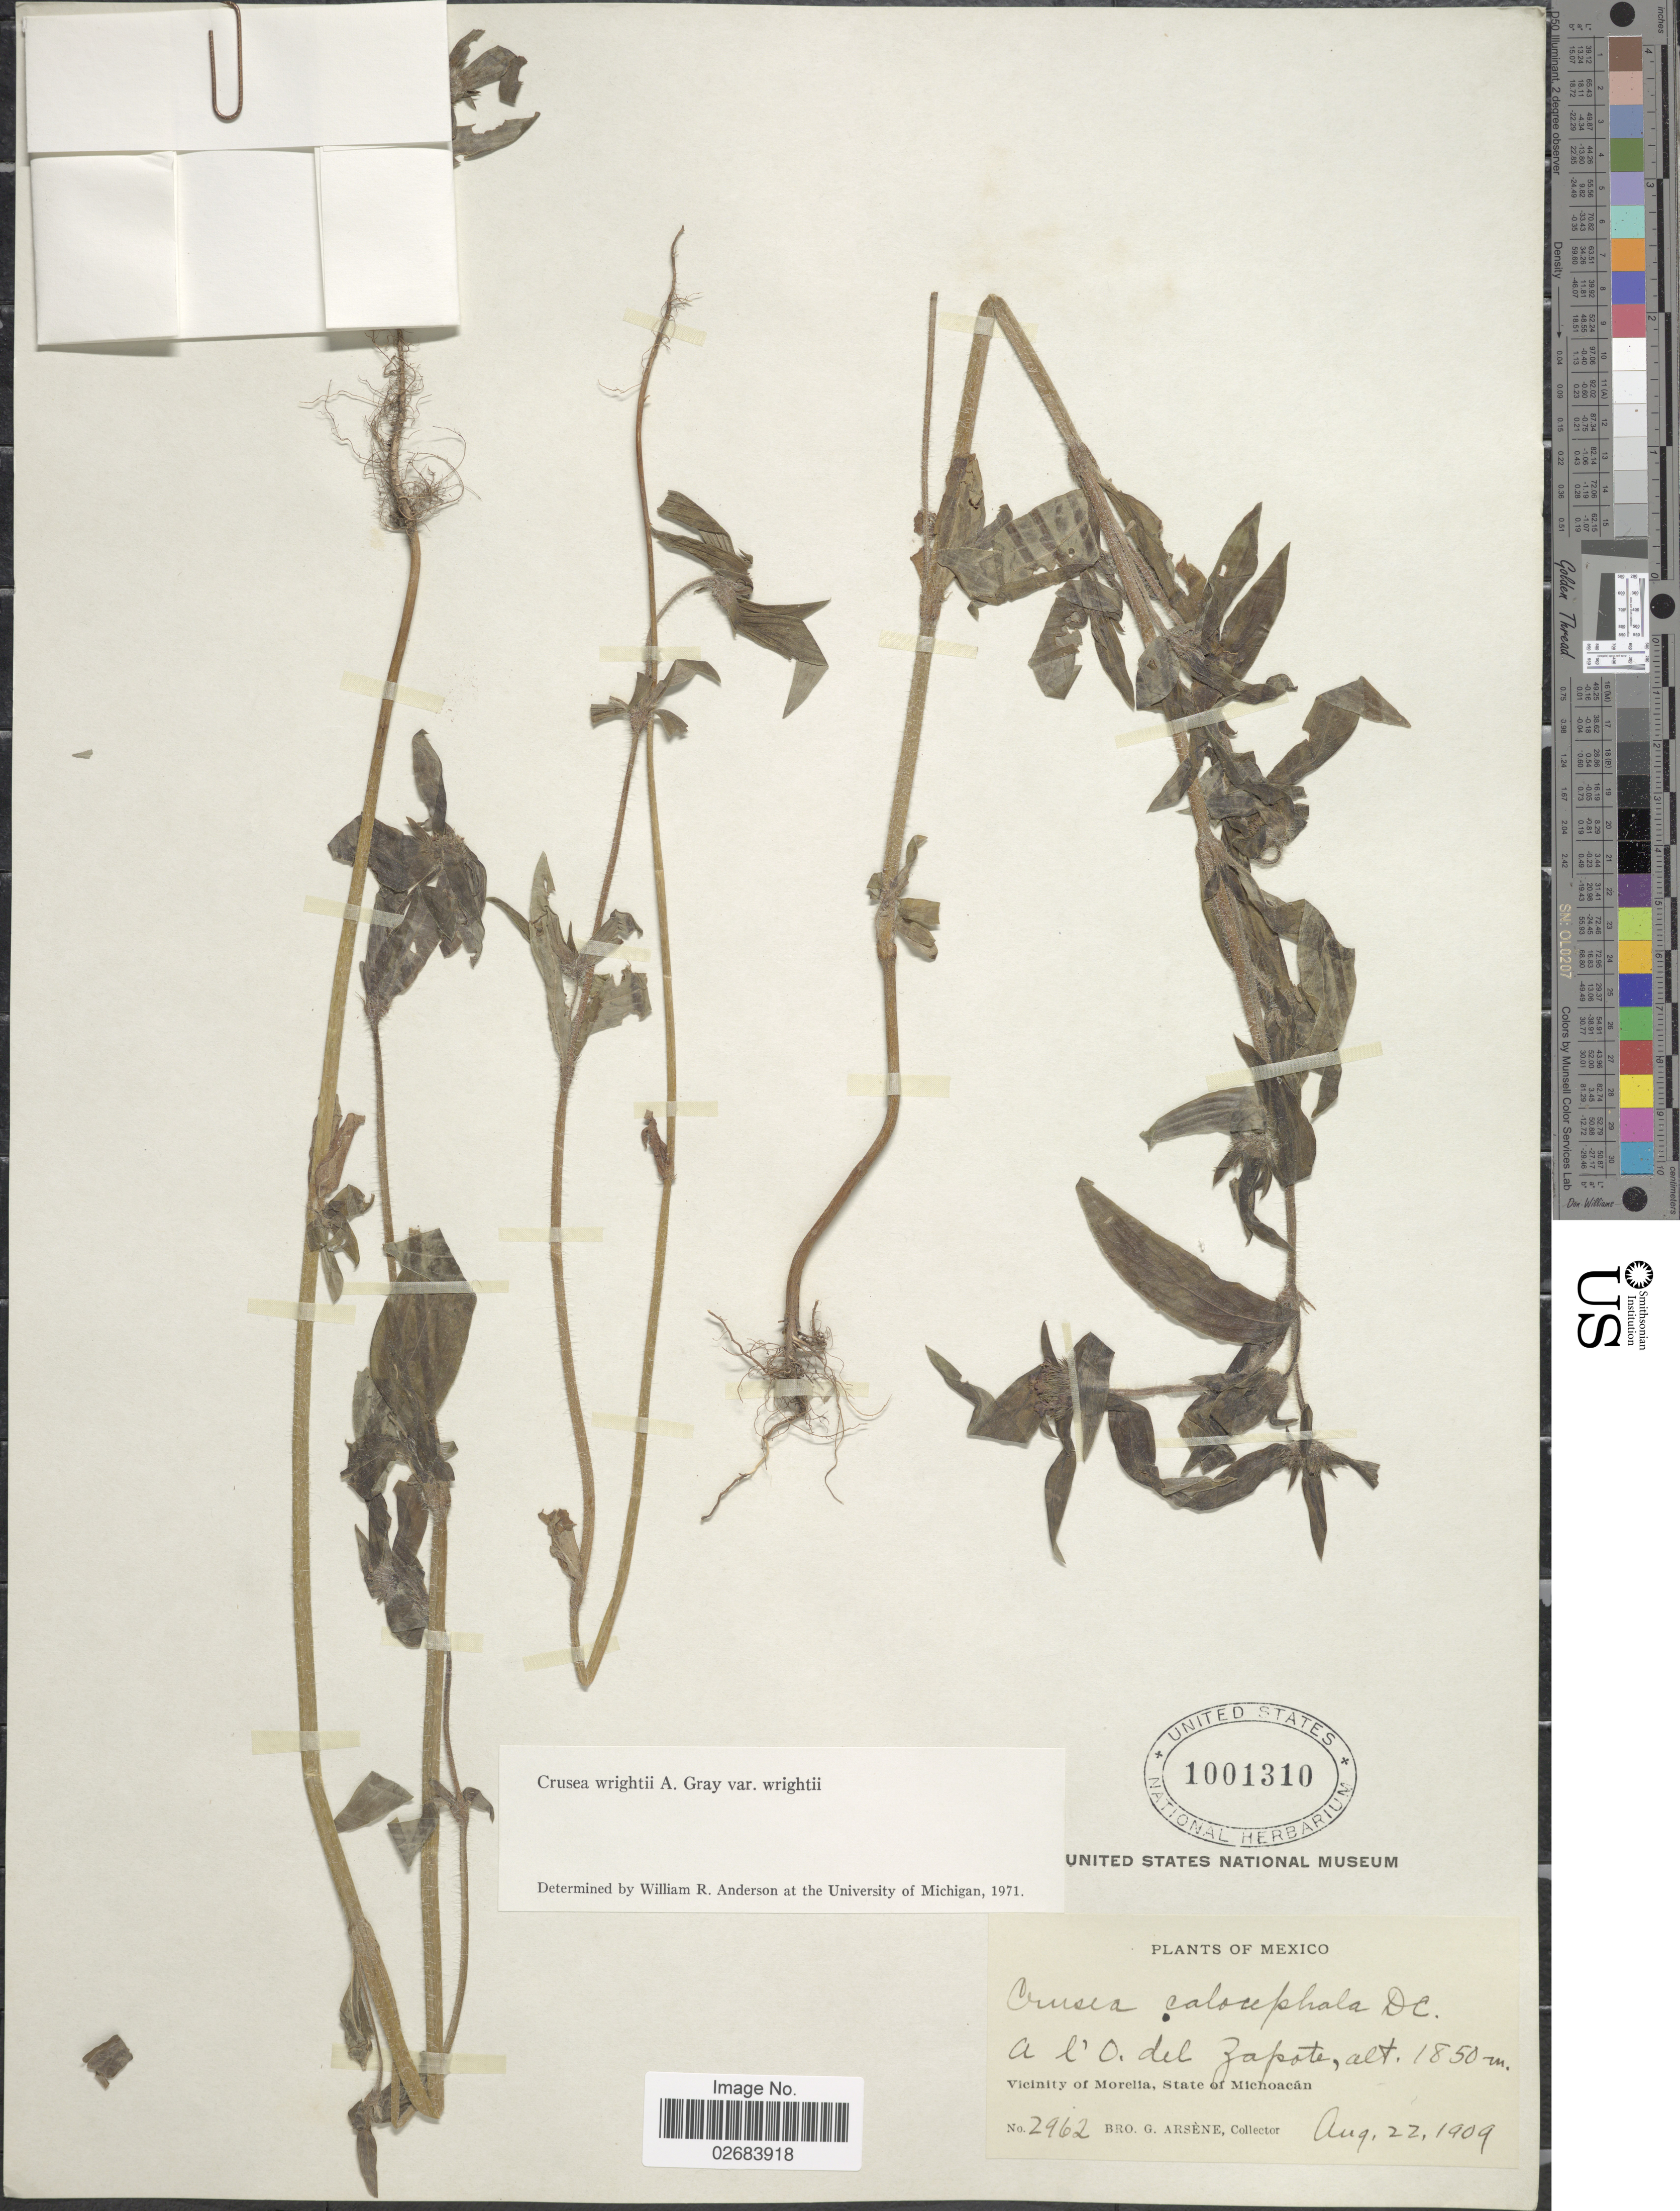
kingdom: Plantae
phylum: Tracheophyta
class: Magnoliopsida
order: Gentianales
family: Rubiaceae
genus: Crusea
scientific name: Crusea wrightii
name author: A. Gray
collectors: Bro. G. Arsène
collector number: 2962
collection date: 1909-08-22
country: Mexico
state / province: Michoacán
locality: A l'O. del Zapote, Vicinity of Morelia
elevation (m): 1850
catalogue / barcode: US 1001310